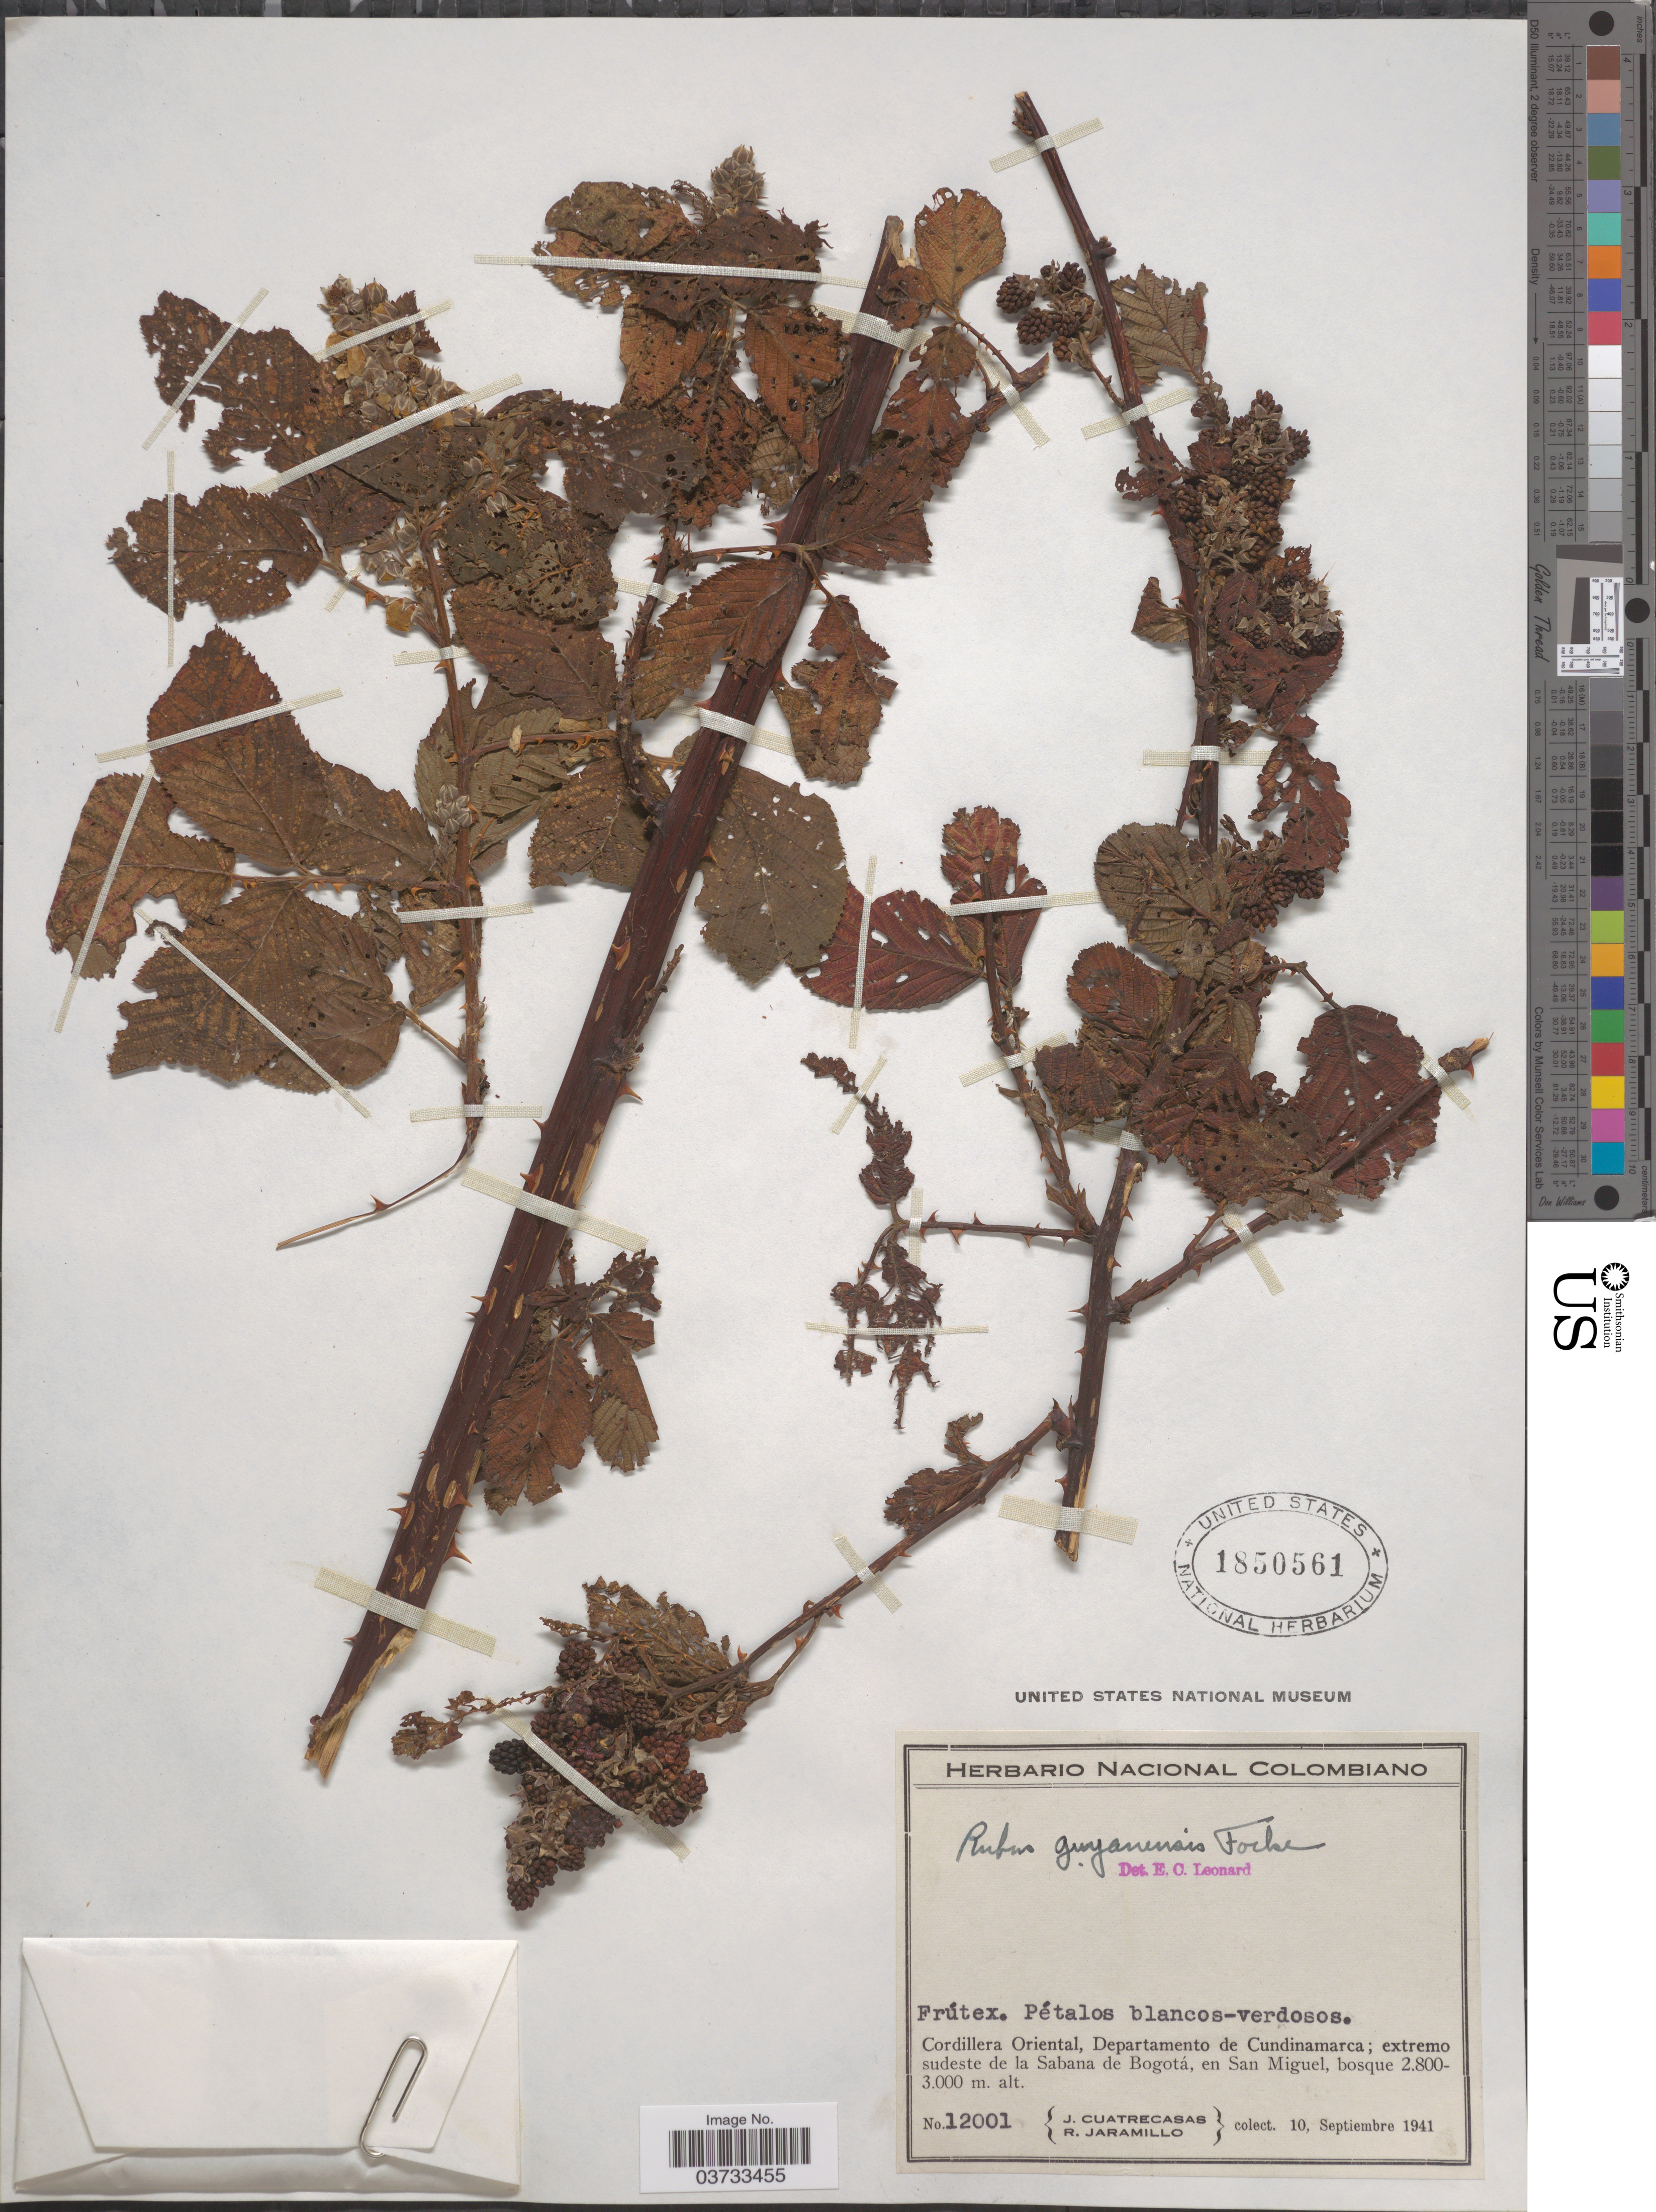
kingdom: Plantae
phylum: Tracheophyta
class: Magnoliopsida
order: Rosales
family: Rosaceae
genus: Rubus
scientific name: Rubus guyanensis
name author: Focke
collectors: J. Cuatrecasas & R. Jaramillo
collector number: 12001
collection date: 1941-09-10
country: Colombia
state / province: Cundinamarca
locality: Cordillera Oriental, Departamento de Cundinamarca; extremo sudeste de la Sabana de Bogotá, en San Miguel.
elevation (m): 2800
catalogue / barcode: US 1850561